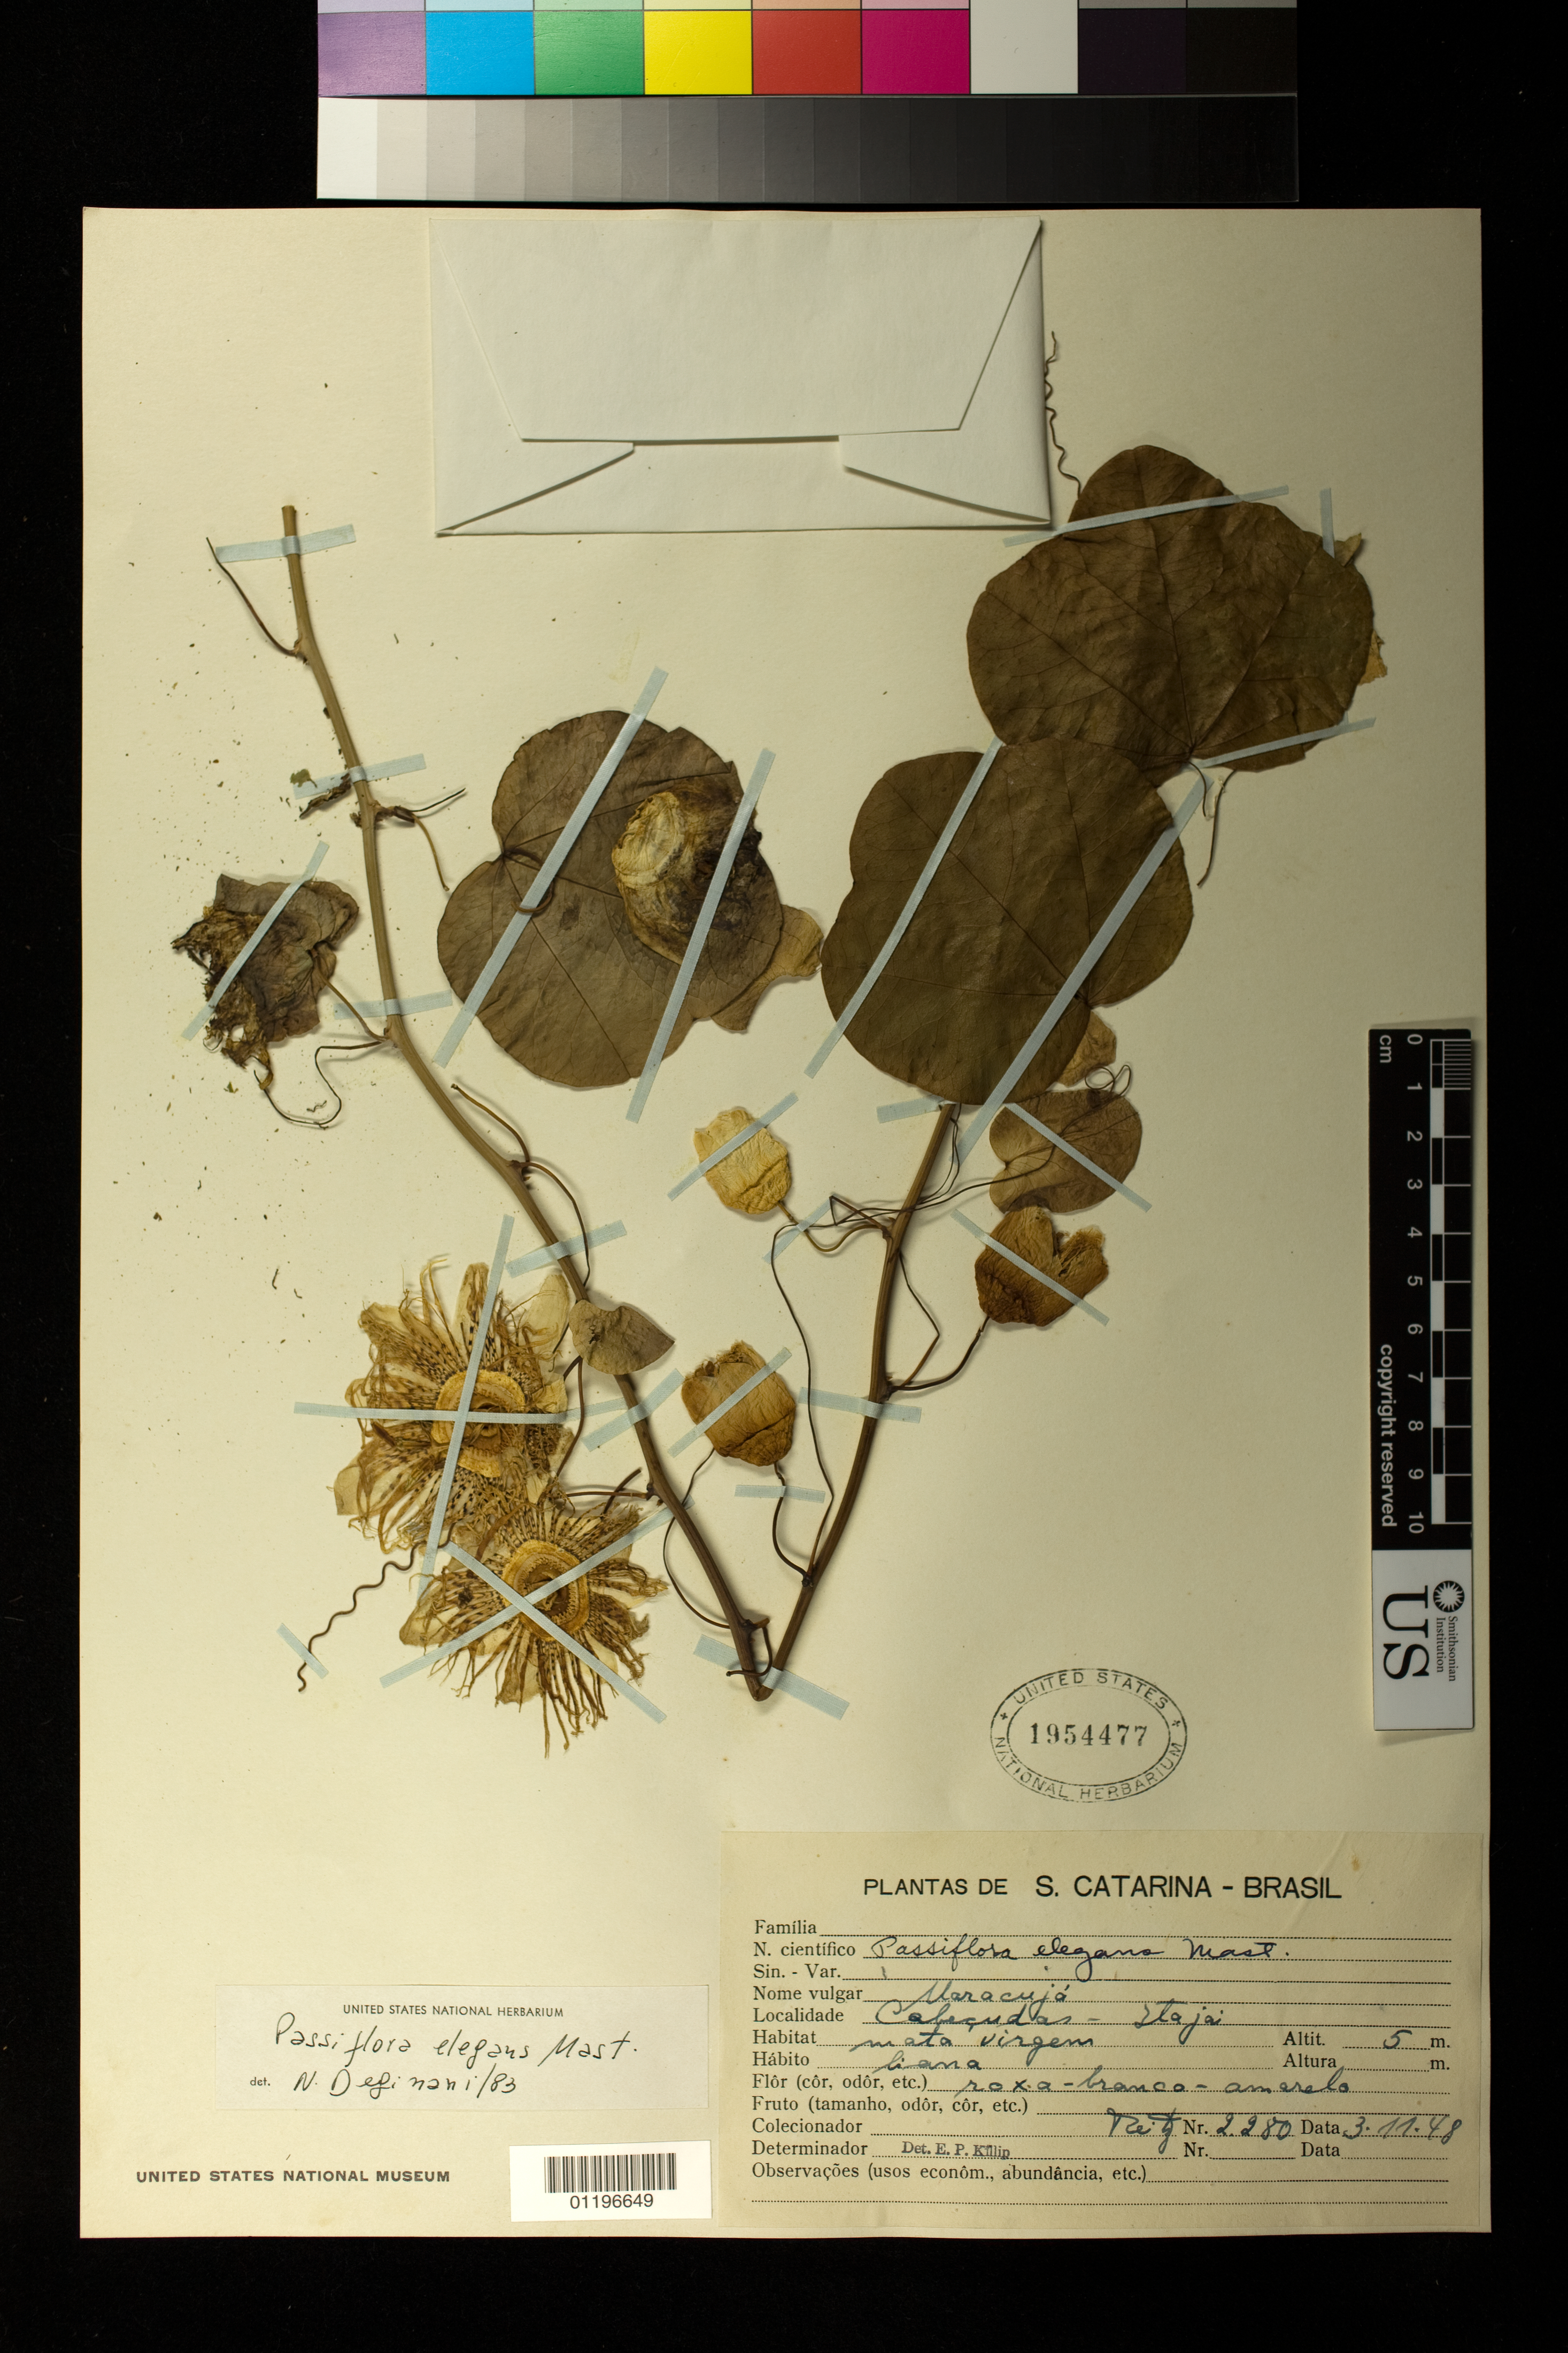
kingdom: Plantae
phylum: Tracheophyta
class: Magnoliopsida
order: Malpighiales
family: Passifloraceae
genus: Passiflora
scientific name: Passiflora elegans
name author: Mast.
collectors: R. Reitz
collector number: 2280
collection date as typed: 11 Mar 1948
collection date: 1948-03-11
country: Brazil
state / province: Santa Catarina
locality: Santa Catarina: Cabeçudas - Itajaí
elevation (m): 55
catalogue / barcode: US 1954477